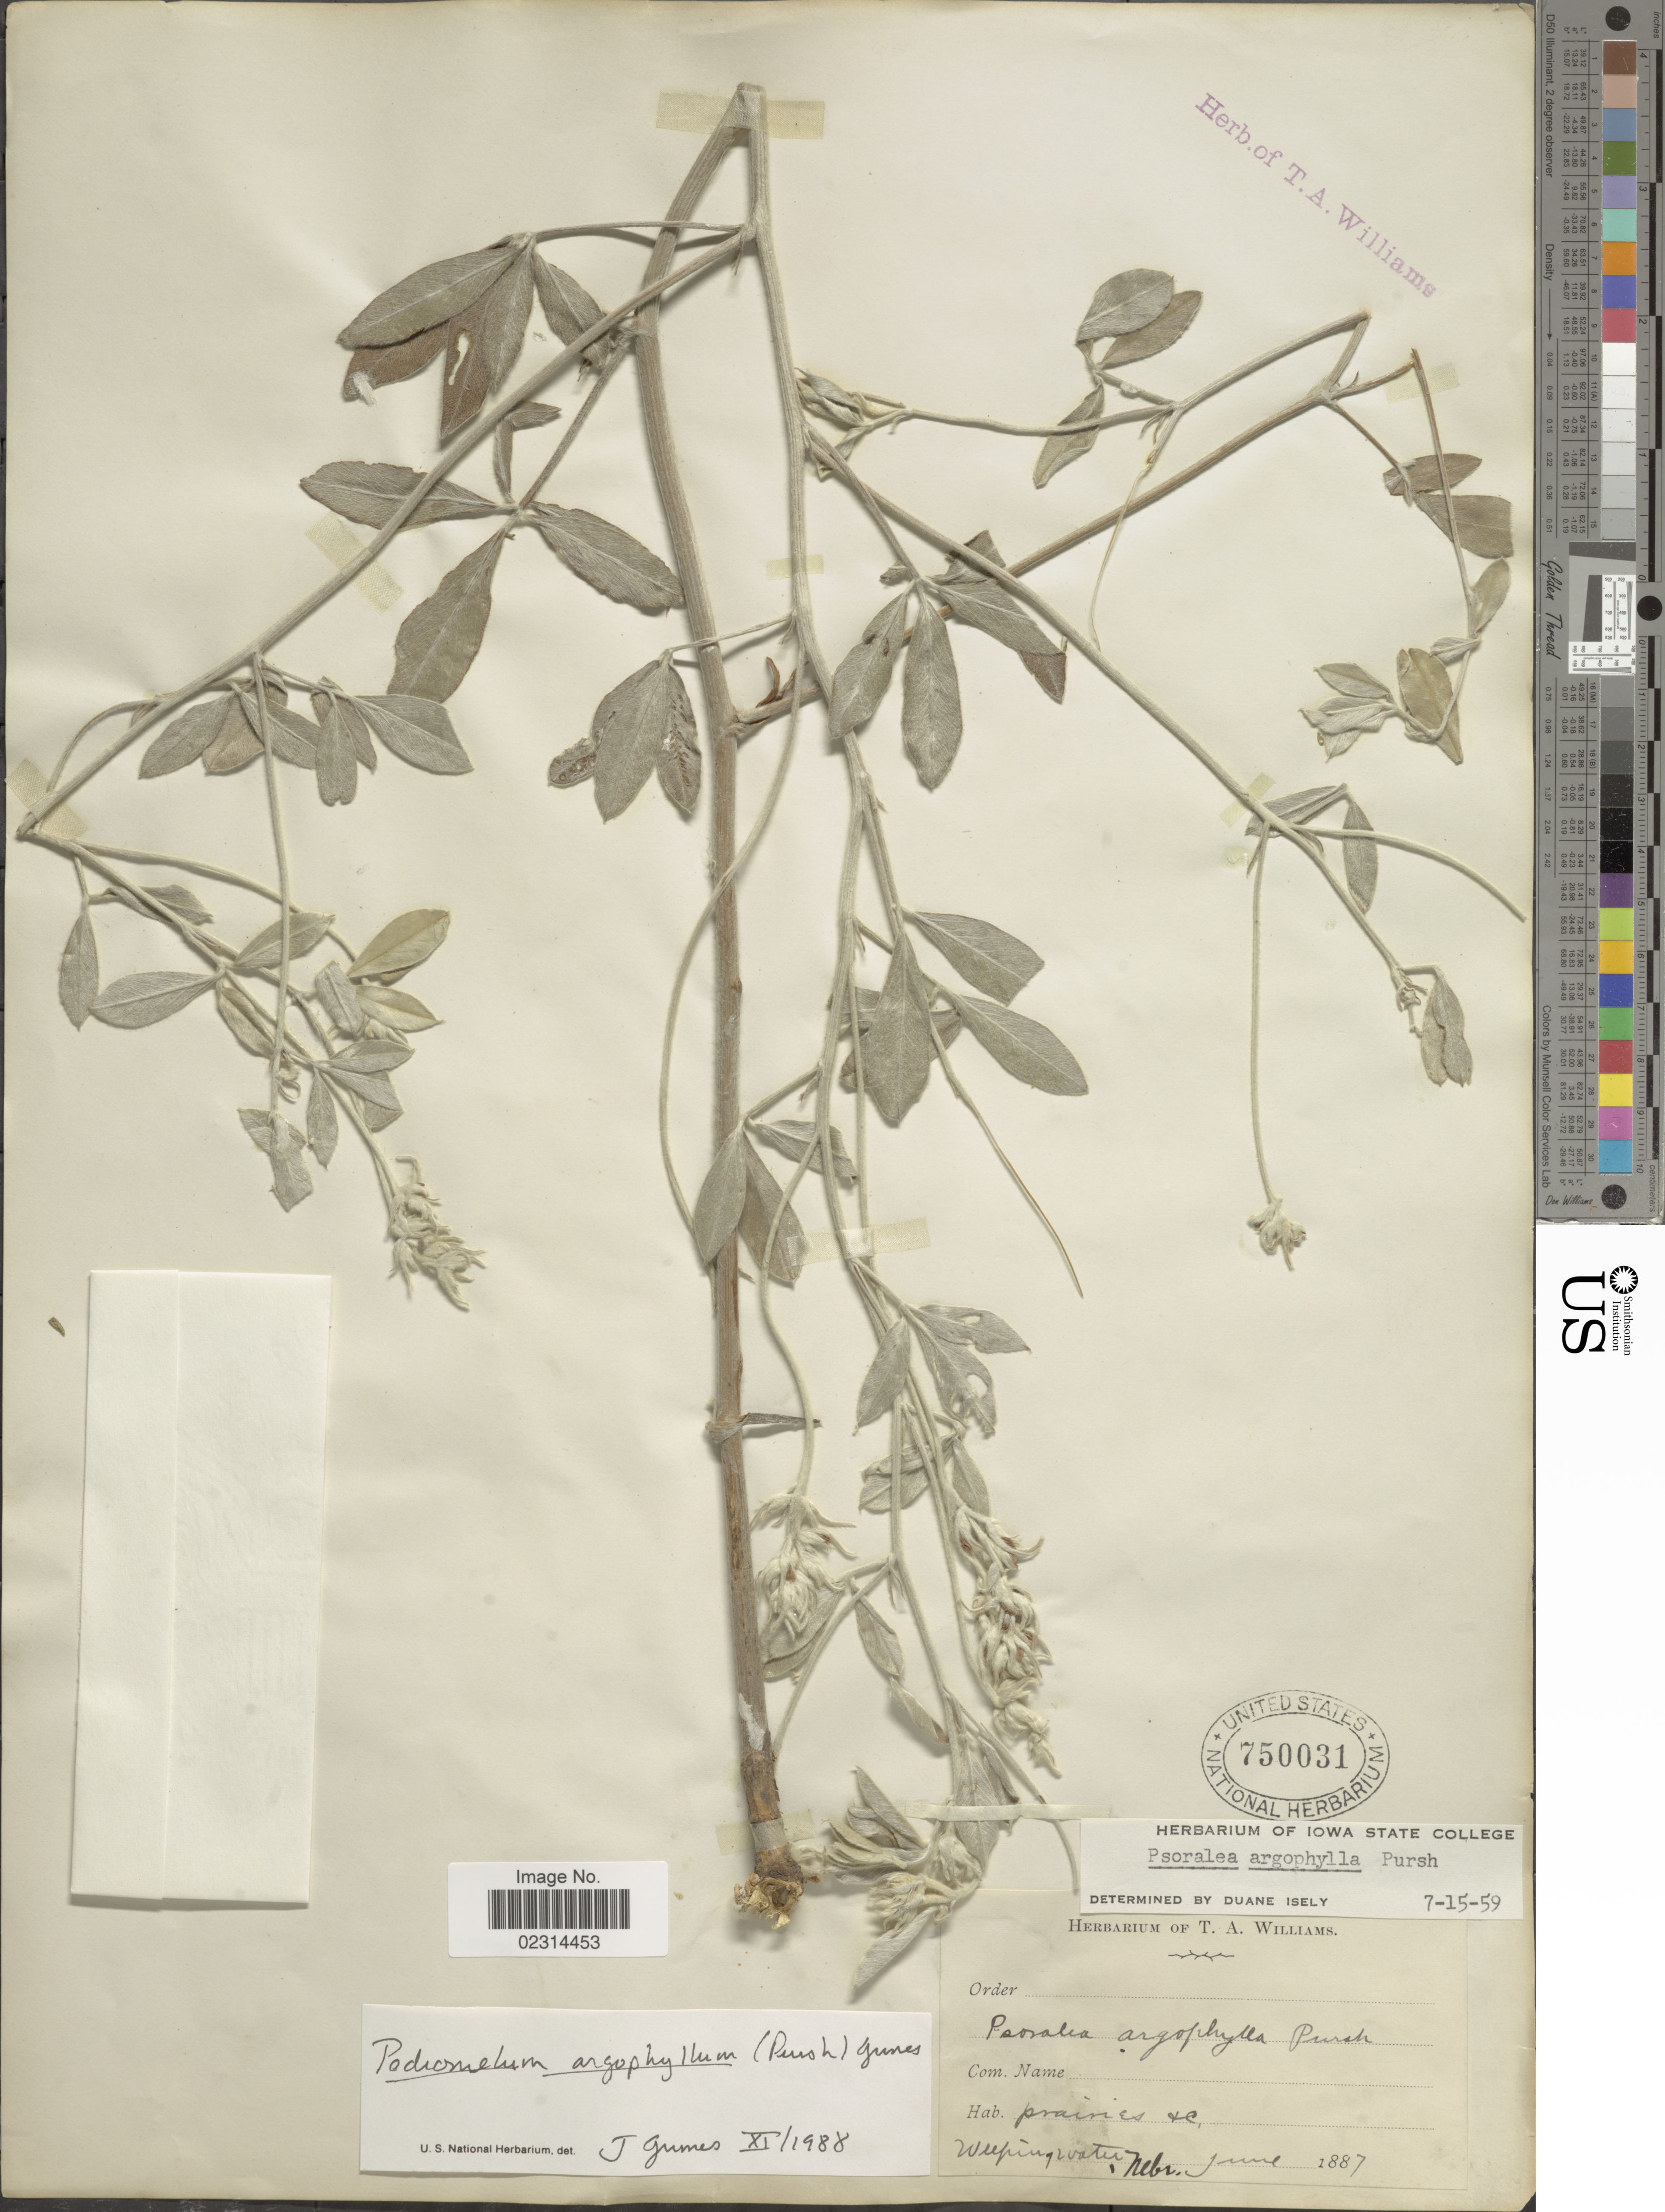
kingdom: Plantae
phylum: Tracheophyta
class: Magnoliopsida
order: Fabales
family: Fabaceae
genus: Pediomelum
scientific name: Pediomelum argophyllum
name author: (Pursh) J.W. Grimes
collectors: ex herb. Thos. A. Williams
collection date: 1887-06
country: United States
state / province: Nebraska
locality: Weeping Water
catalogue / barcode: US 750031